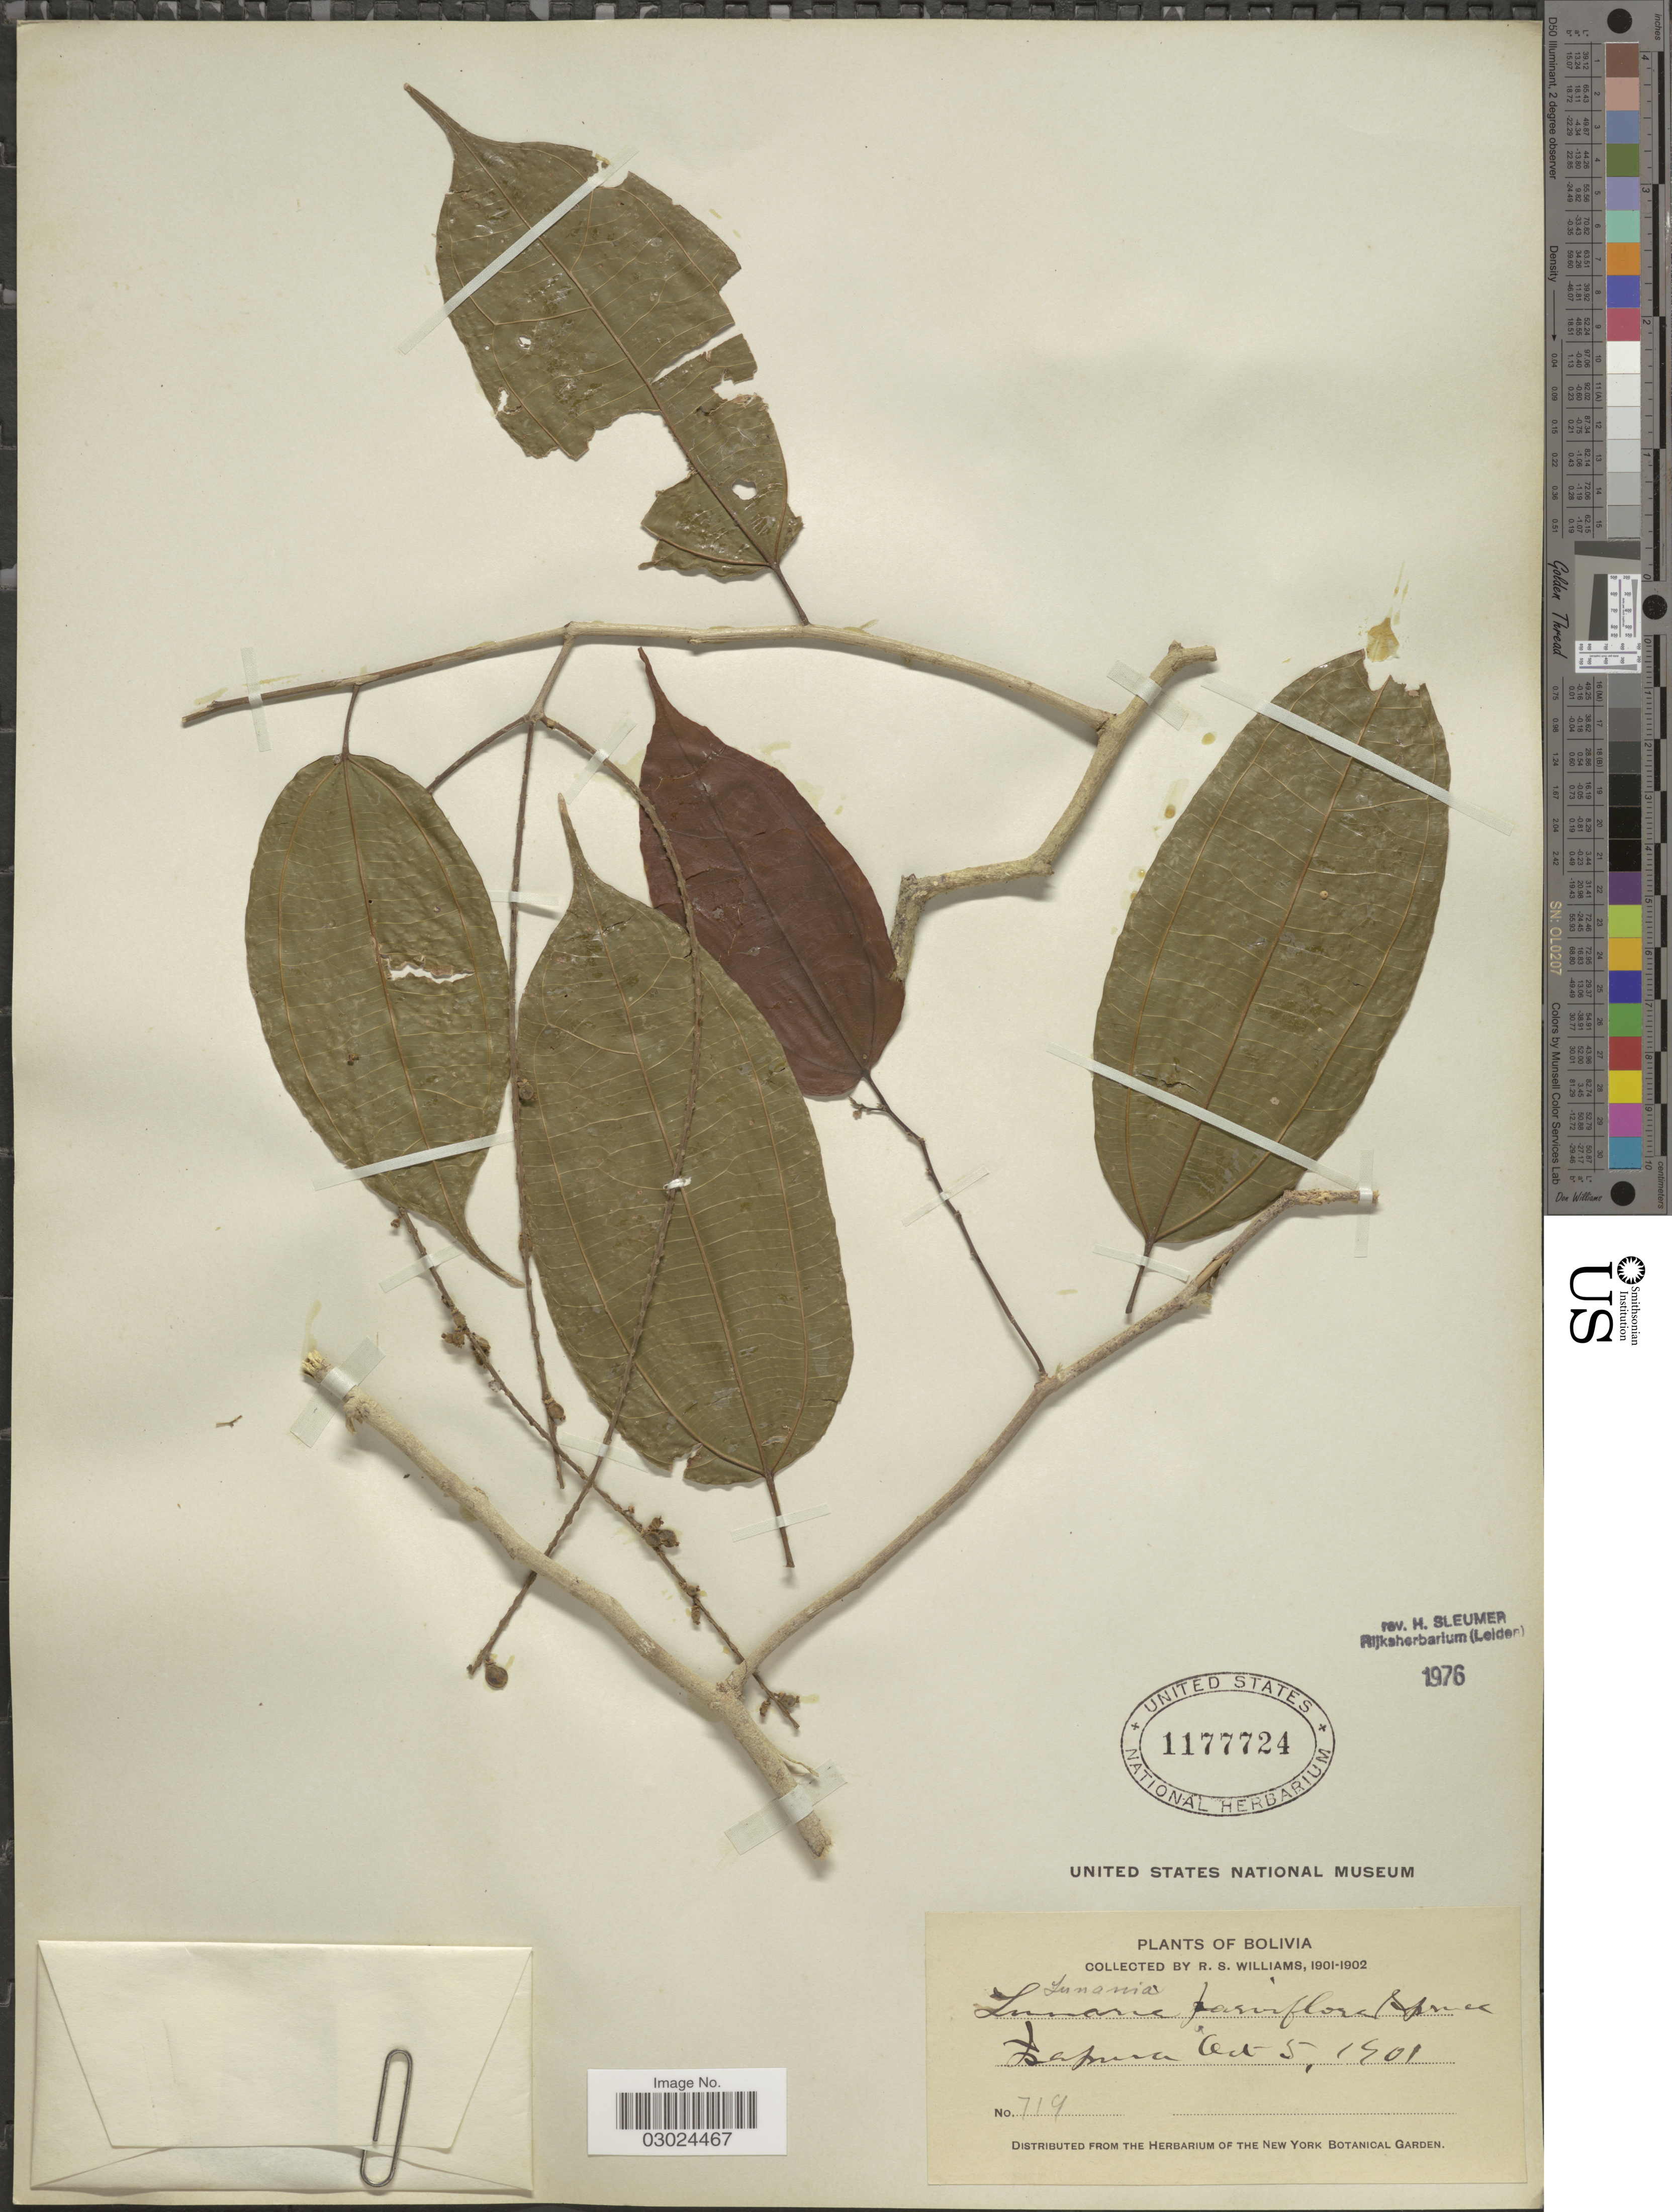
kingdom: Plantae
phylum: Tracheophyta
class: Magnoliopsida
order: Malpighiales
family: Salicaceae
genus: Lunania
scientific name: Lunania parviflora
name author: Spruce ex Benth.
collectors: R. S. Williams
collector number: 719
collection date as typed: Oct. 5, 1901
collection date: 1901-10-05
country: Bolivia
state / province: La Páz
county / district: Larecaja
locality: Isupuri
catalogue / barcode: US 1177724